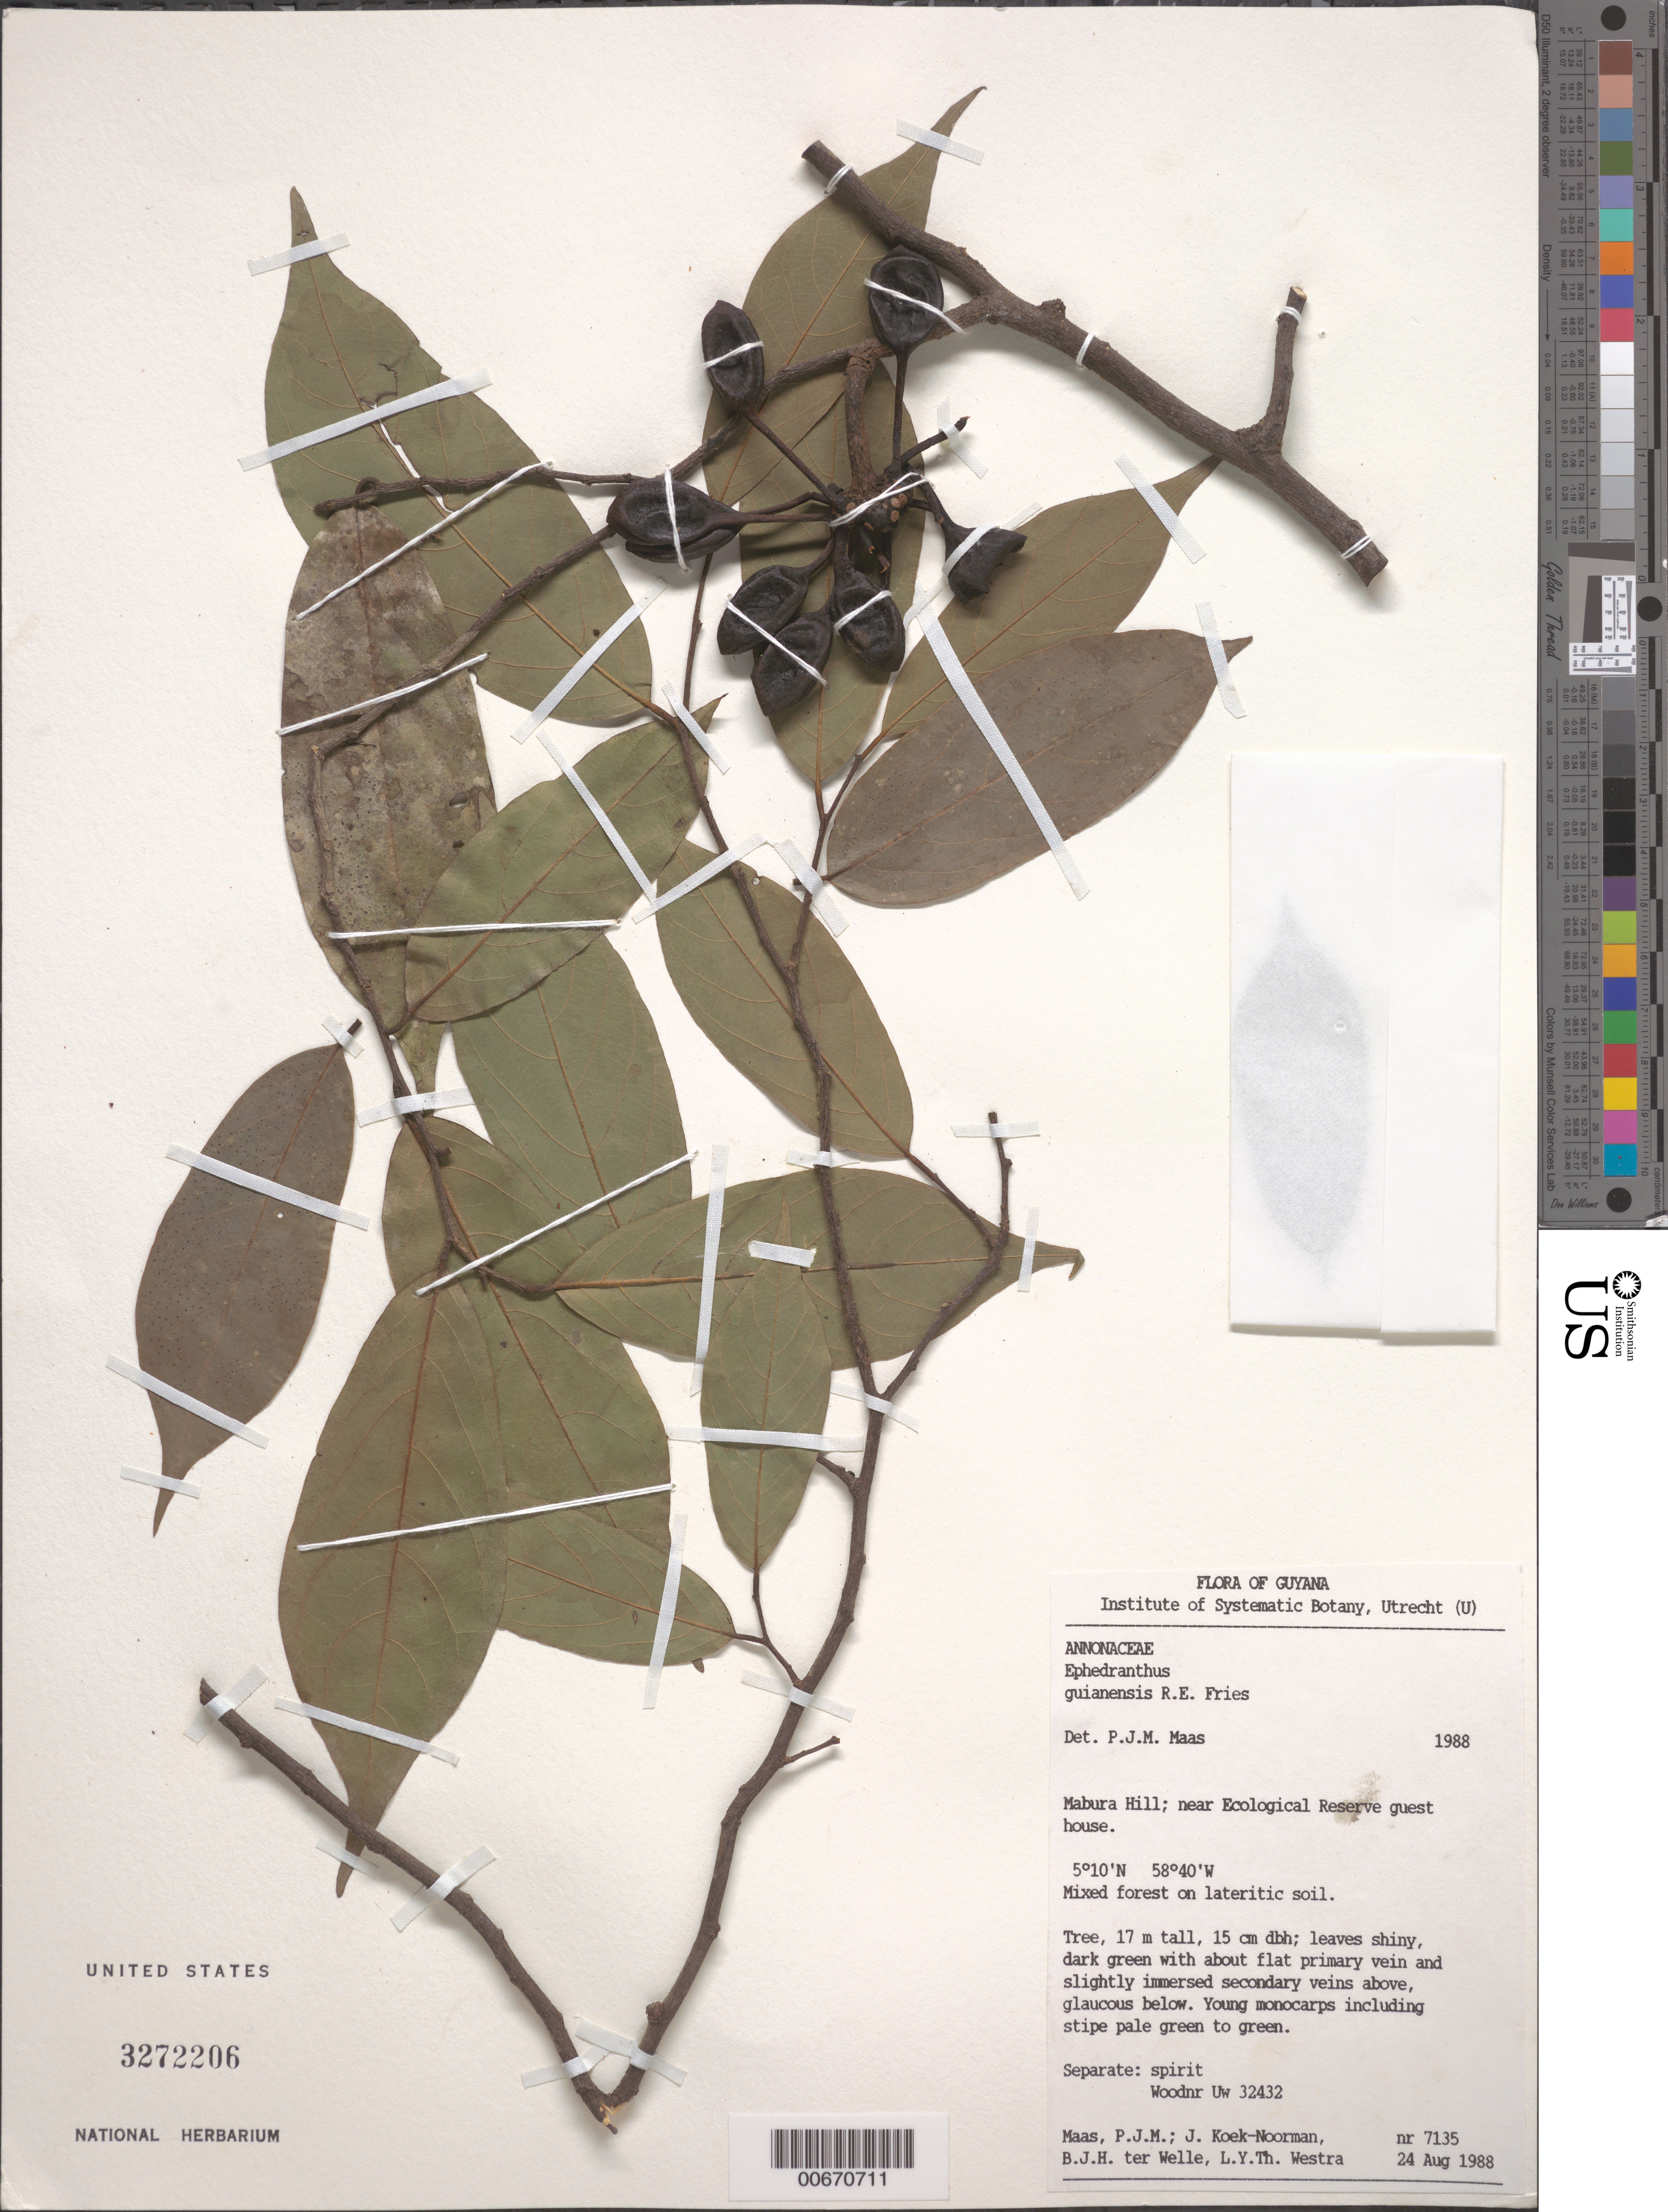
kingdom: Plantae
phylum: Tracheophyta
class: Magnoliopsida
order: Magnoliales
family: Annonaceae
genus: Ephedranthus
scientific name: Ephedranthus guianensis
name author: R.E. Fr.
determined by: Maas, Paul J. M.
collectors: P. Maas, J. Koek-Noorman, H. Lall, B. Welle & L. Y. T. Westra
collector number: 7135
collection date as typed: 24-Aug-88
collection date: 1988-08-24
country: Guyana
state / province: U. Demerara-Berbice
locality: Mabura Hill, near Ecological Reserve guest house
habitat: Mixed forest on lateritic soil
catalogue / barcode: US 3272206